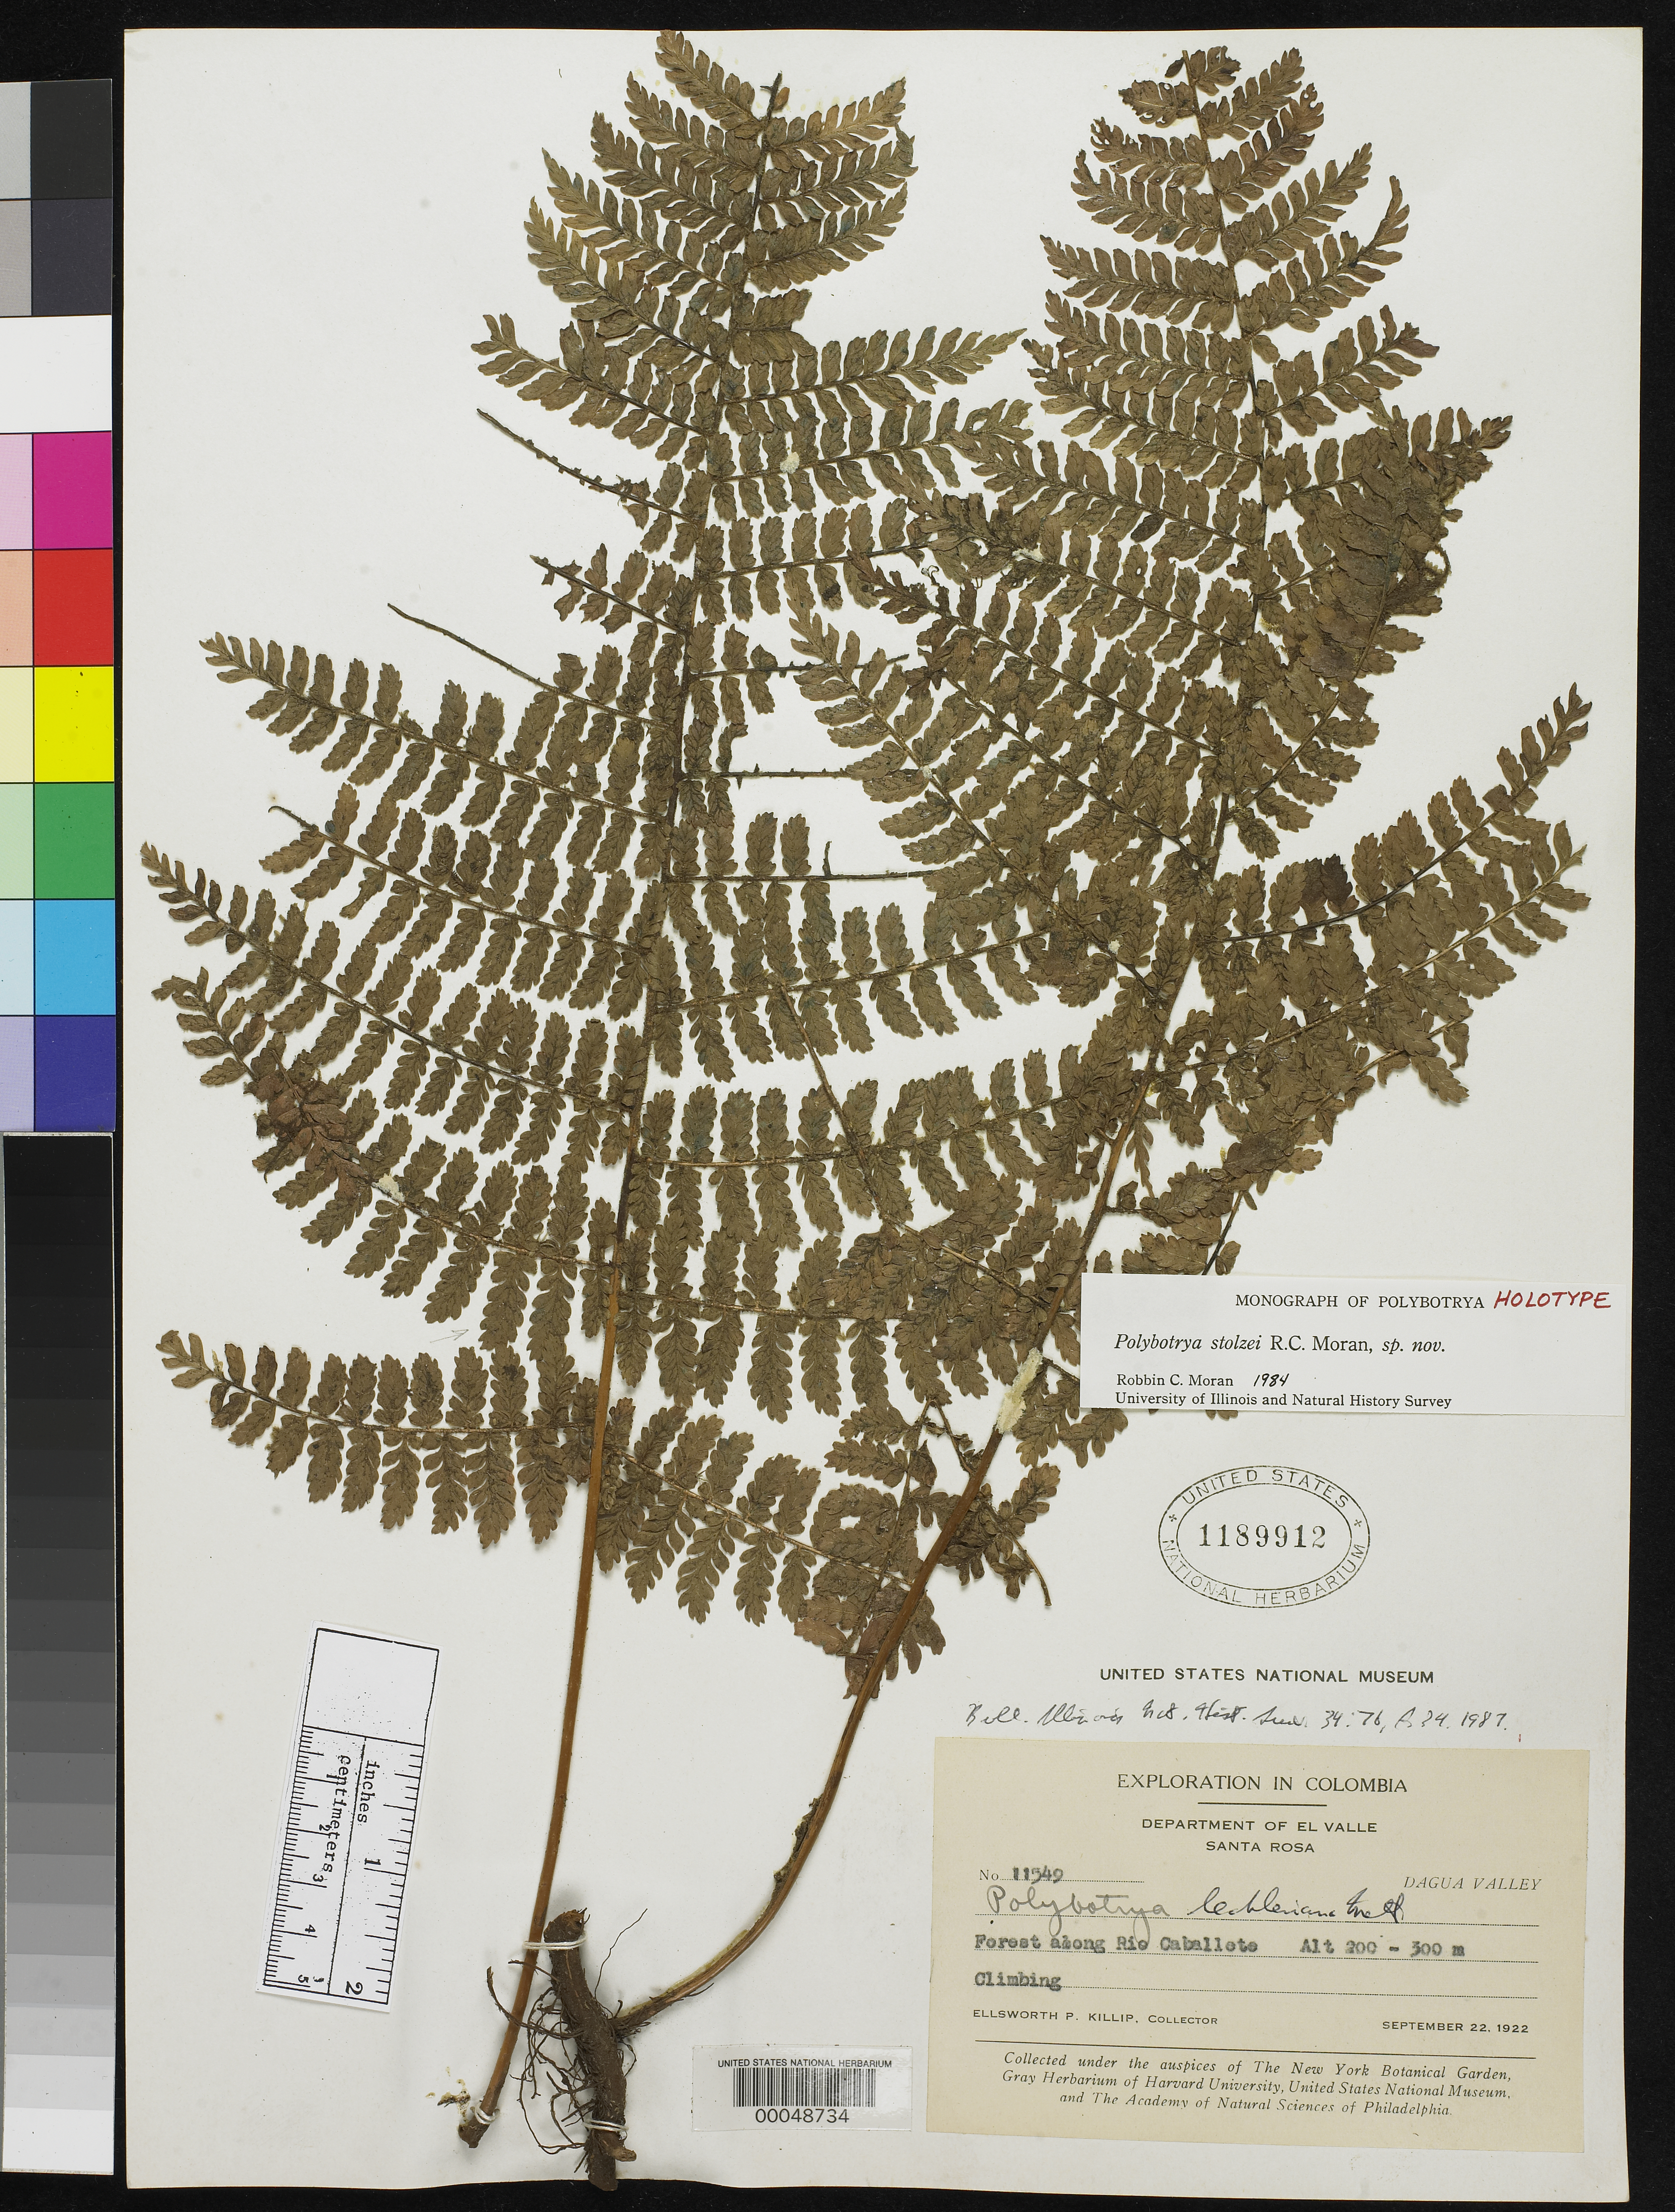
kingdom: Plantae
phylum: Tracheophyta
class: Polypodiopsida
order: Polypodiales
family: Dryopteridaceae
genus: Polybotrya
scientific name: Polybotrya stolzei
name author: R.C. Moran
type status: Holotype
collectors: E. P. Killip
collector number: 11549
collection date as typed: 22 Sep 1922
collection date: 1922-09-22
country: Colombia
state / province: Valle del Cauca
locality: Santa Rosa, along Rio Caballete.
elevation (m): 200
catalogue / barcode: US 1189912